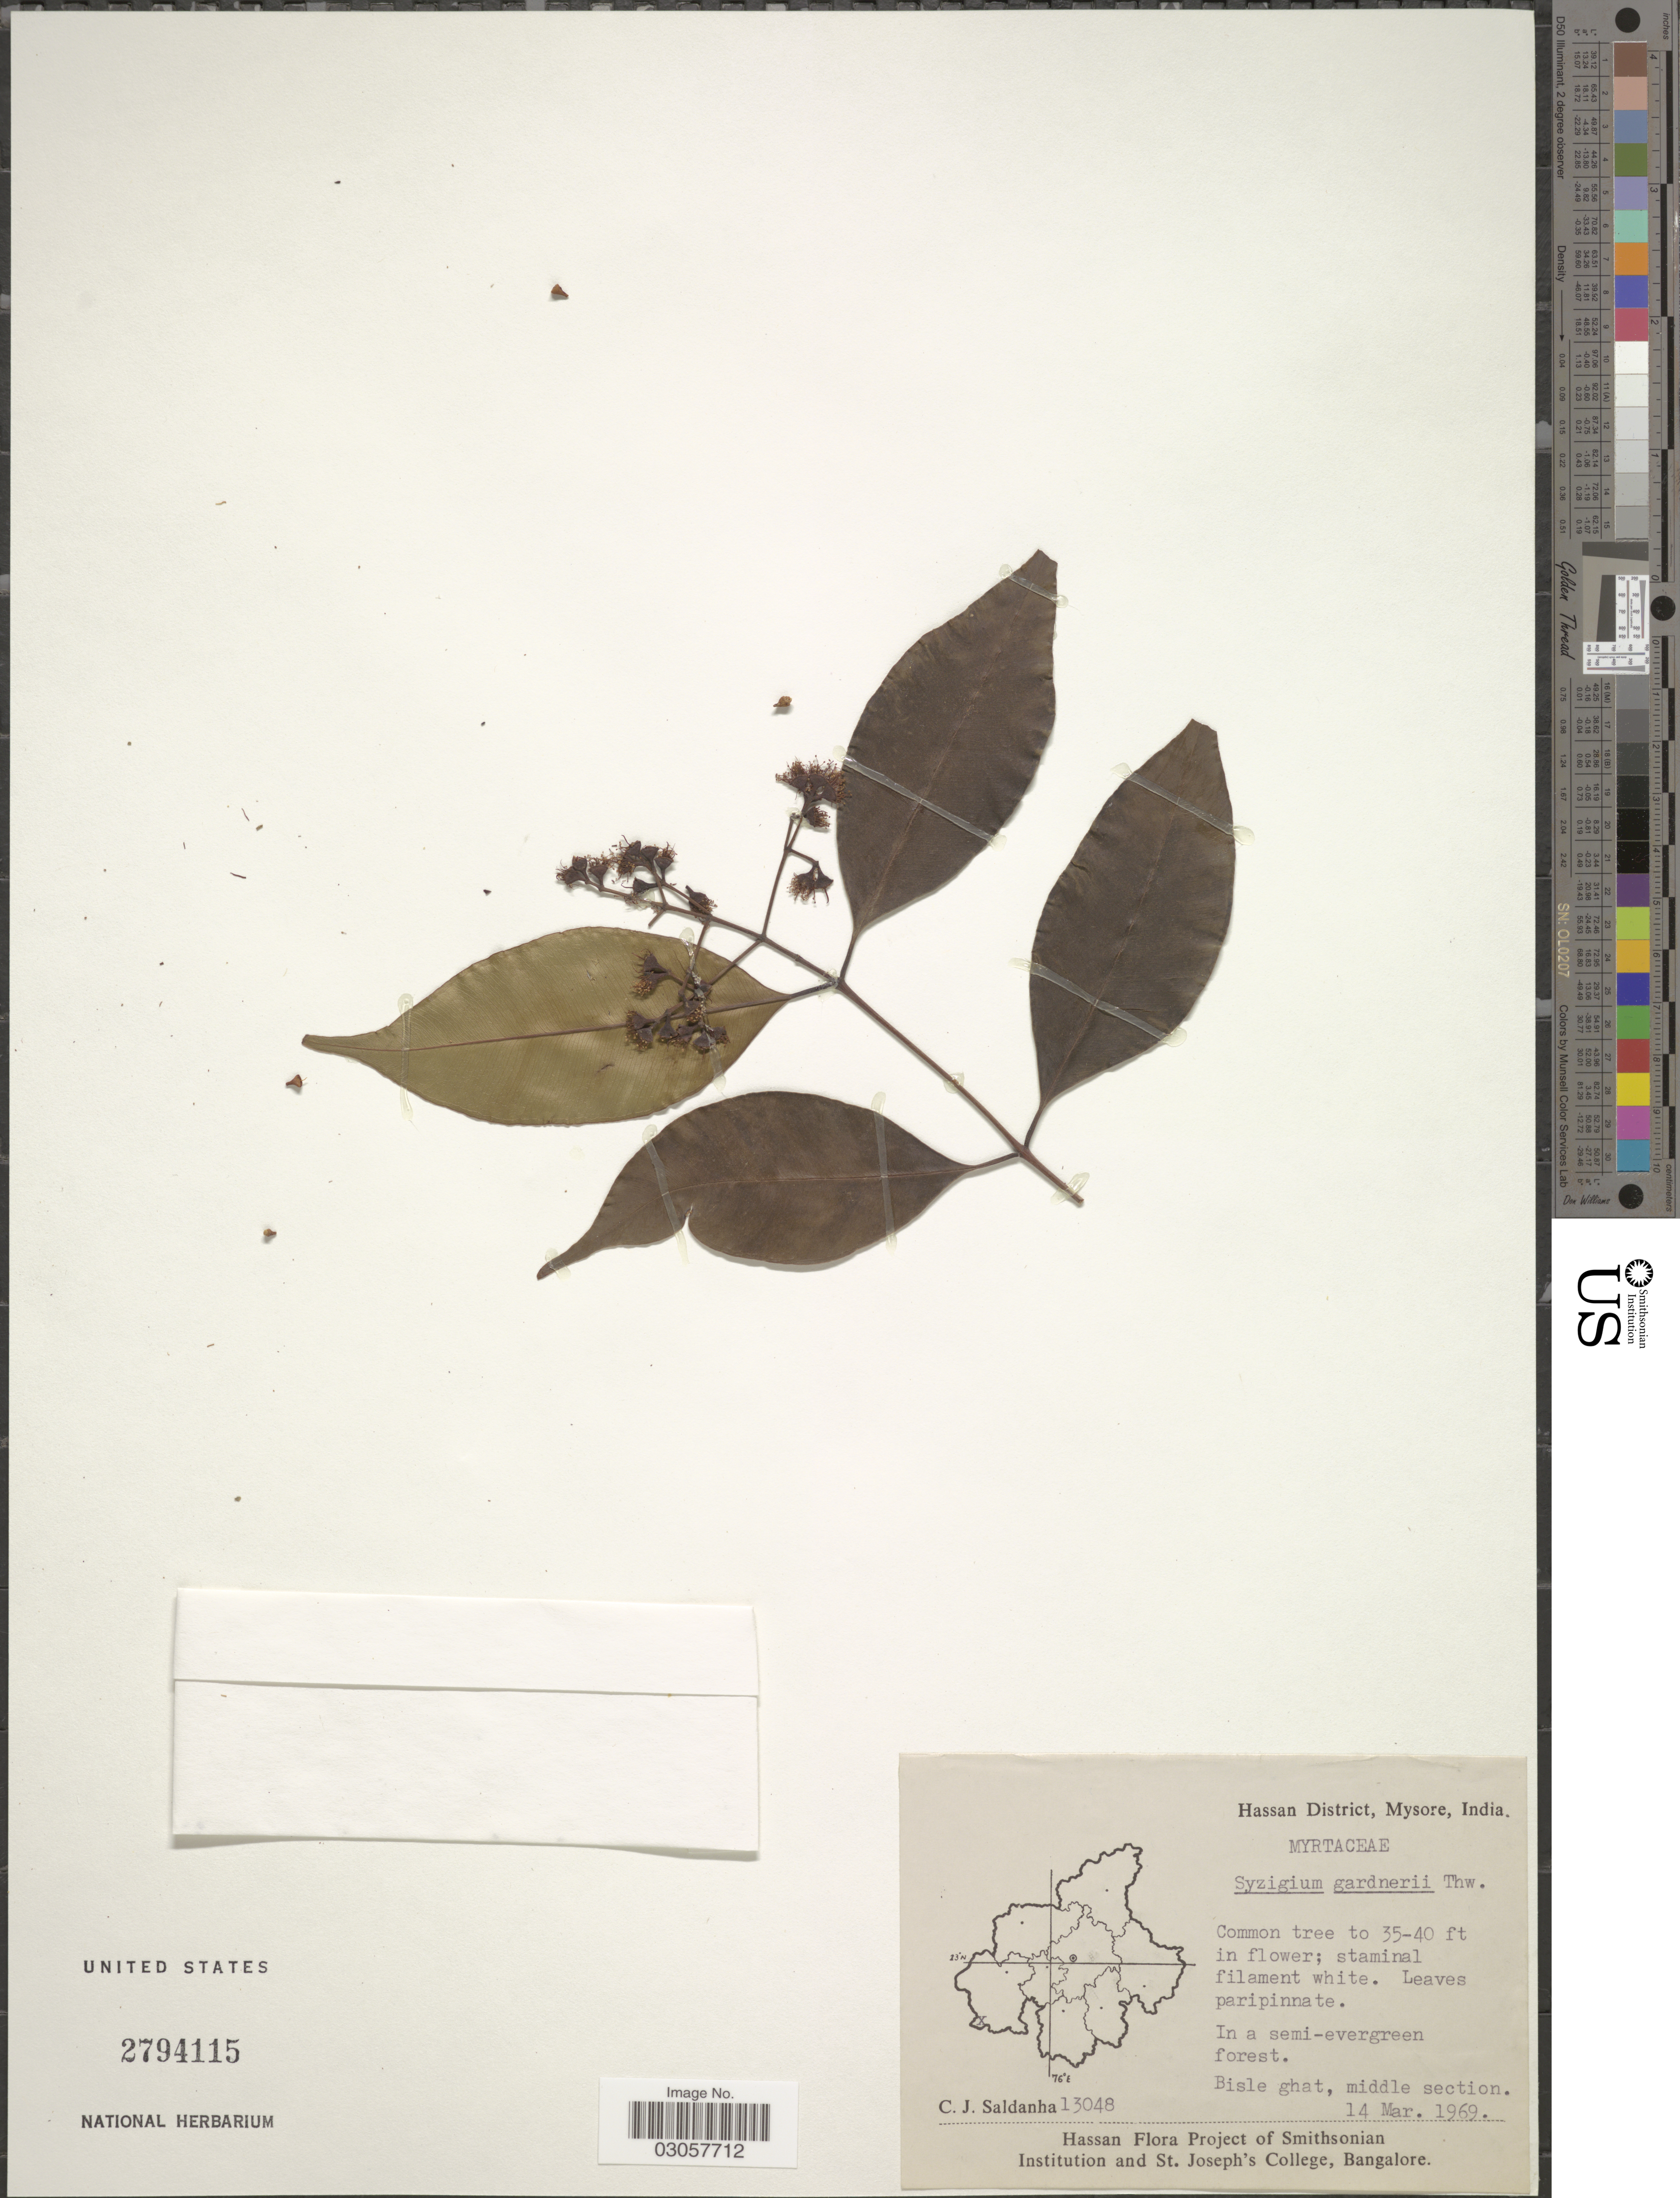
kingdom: Plantae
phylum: Tracheophyta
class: Magnoliopsida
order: Myrtales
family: Myrtaceae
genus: Syzygium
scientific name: Syzygium gardneri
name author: Thwaites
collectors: C. J. Saldanha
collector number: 13048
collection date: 1969-03-14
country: India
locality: Hassan District, Mysore. Bisle ghat, middle section.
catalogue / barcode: US 2794115